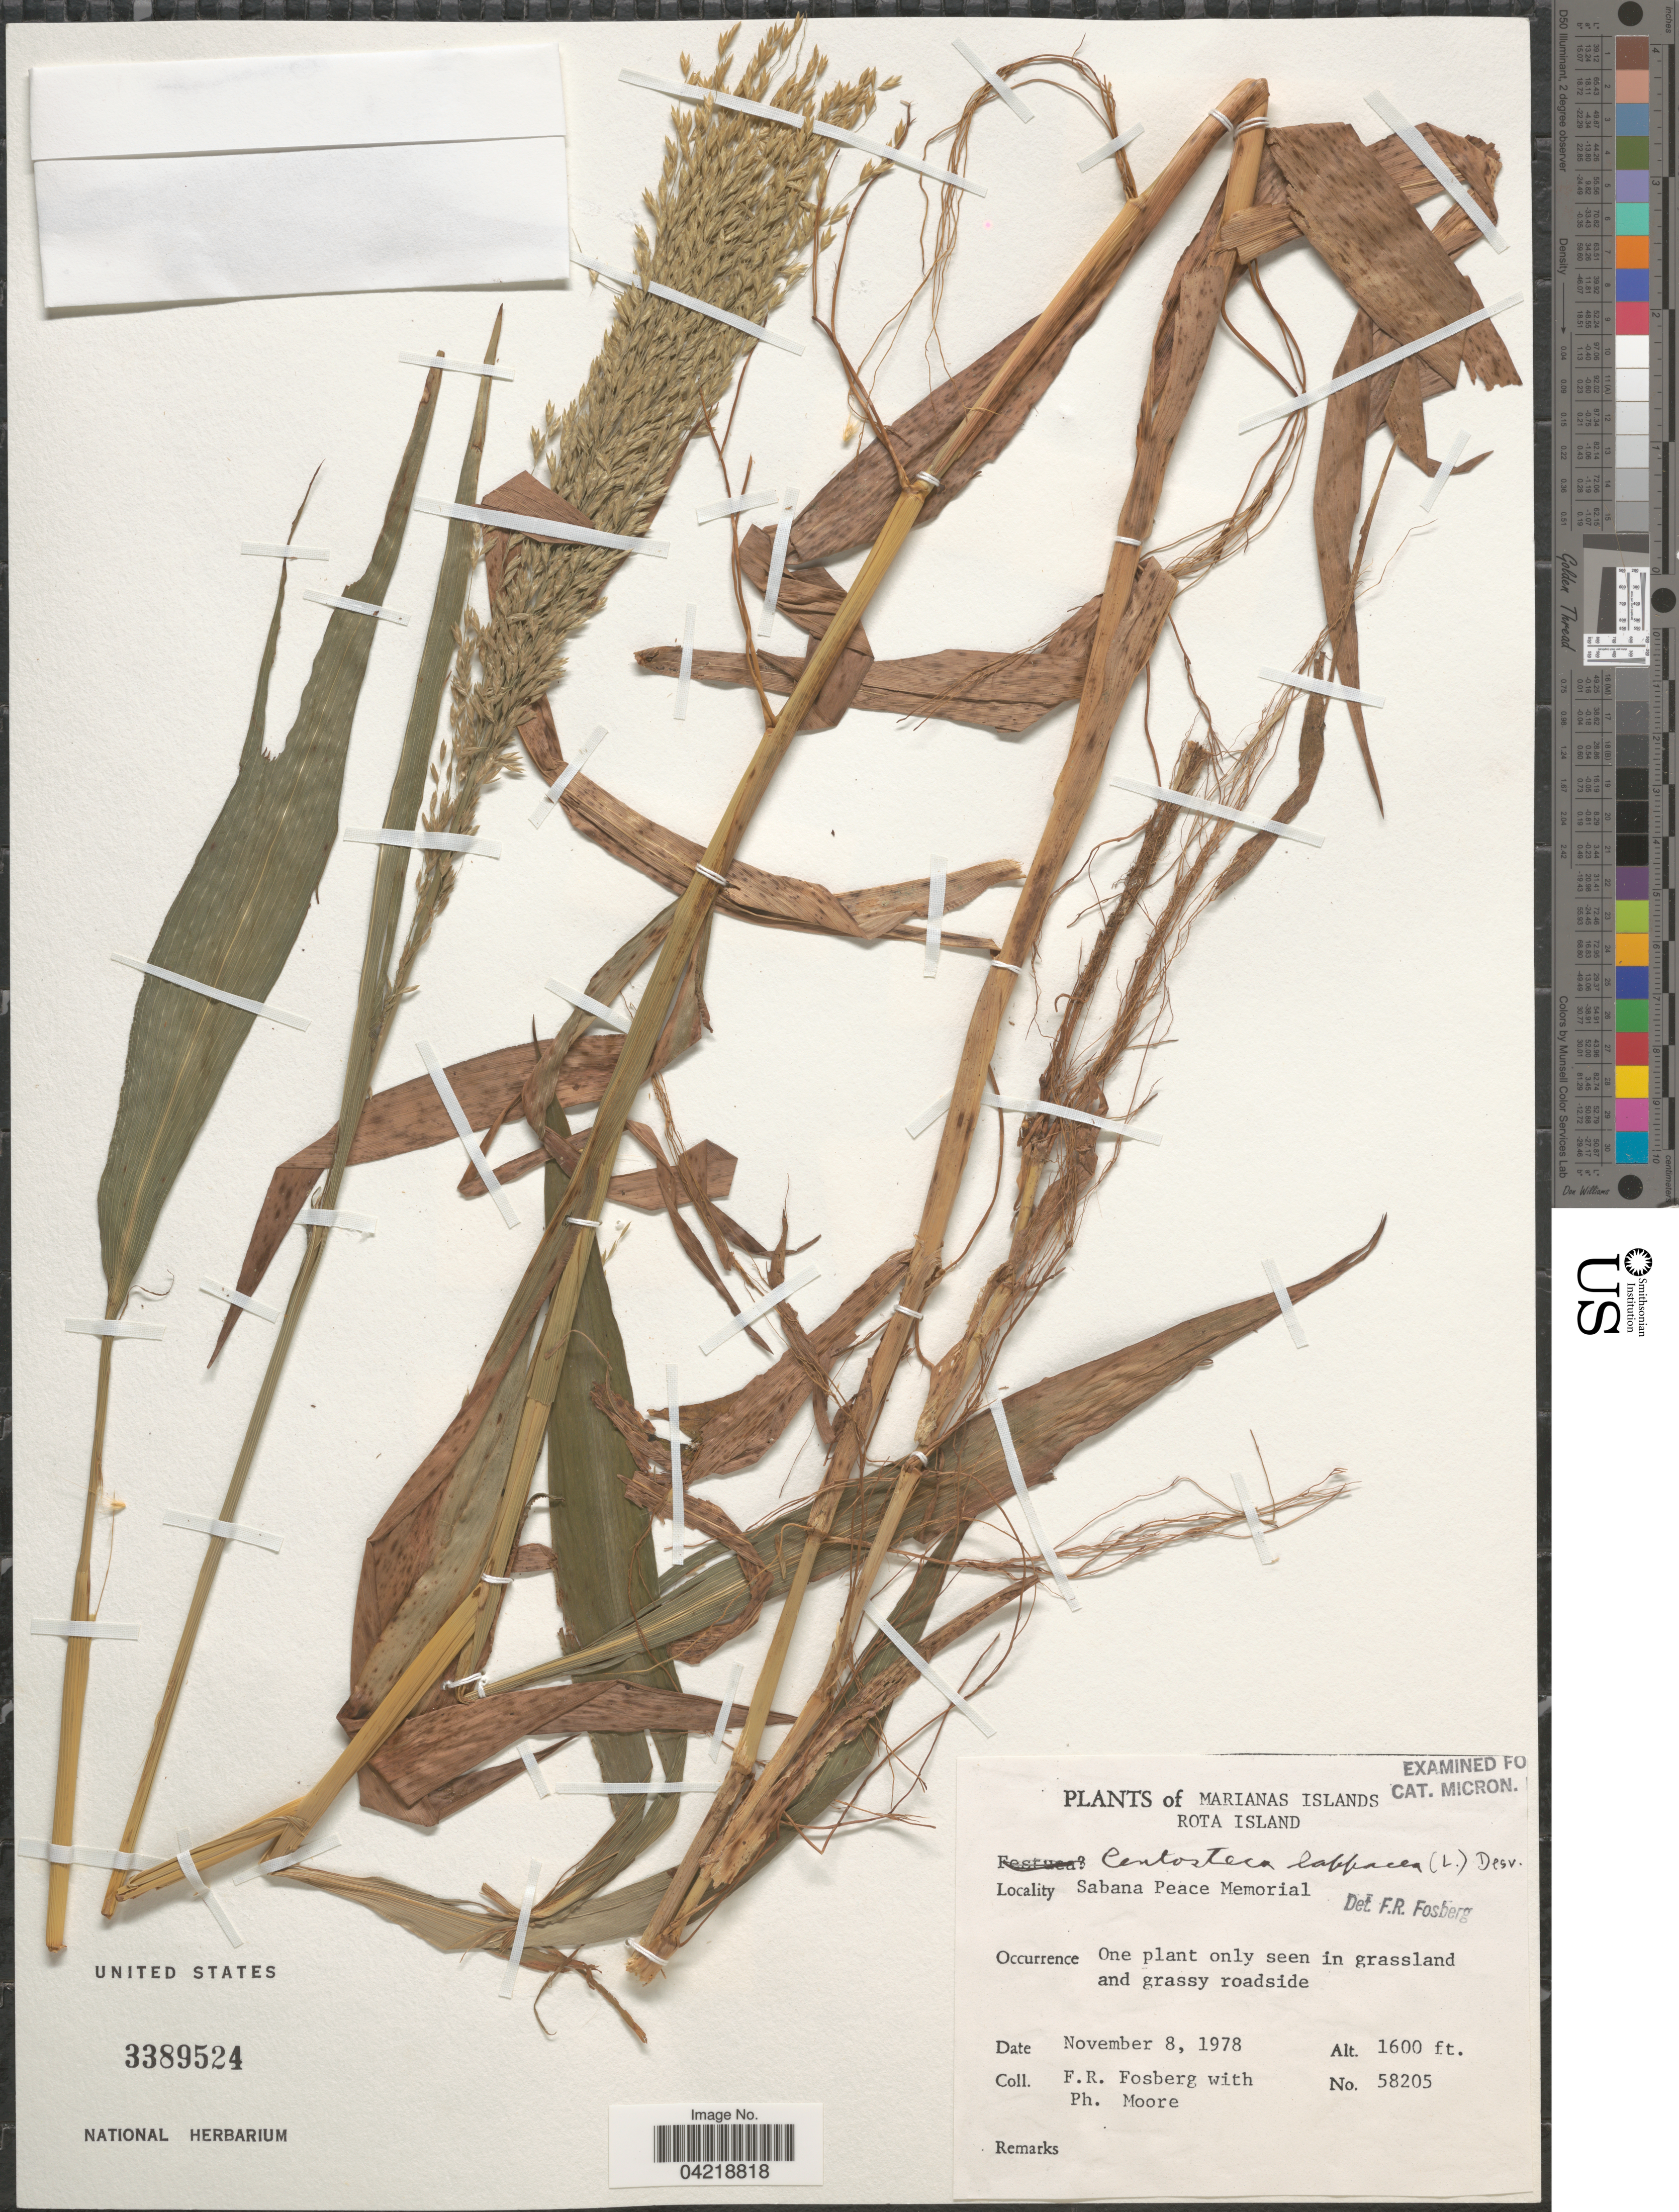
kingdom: Plantae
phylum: Tracheophyta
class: Liliopsida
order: Poales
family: Poaceae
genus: Centotheca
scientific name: Centotheca lappacea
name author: (L.) Desv.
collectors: F. R. Fosberg & P. Moore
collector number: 58205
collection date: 1978-11-08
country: Northern Mariana Islands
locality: Marianas Islands. Rota Island. Sabana Peace Memorial.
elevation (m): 488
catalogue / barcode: US 3389524